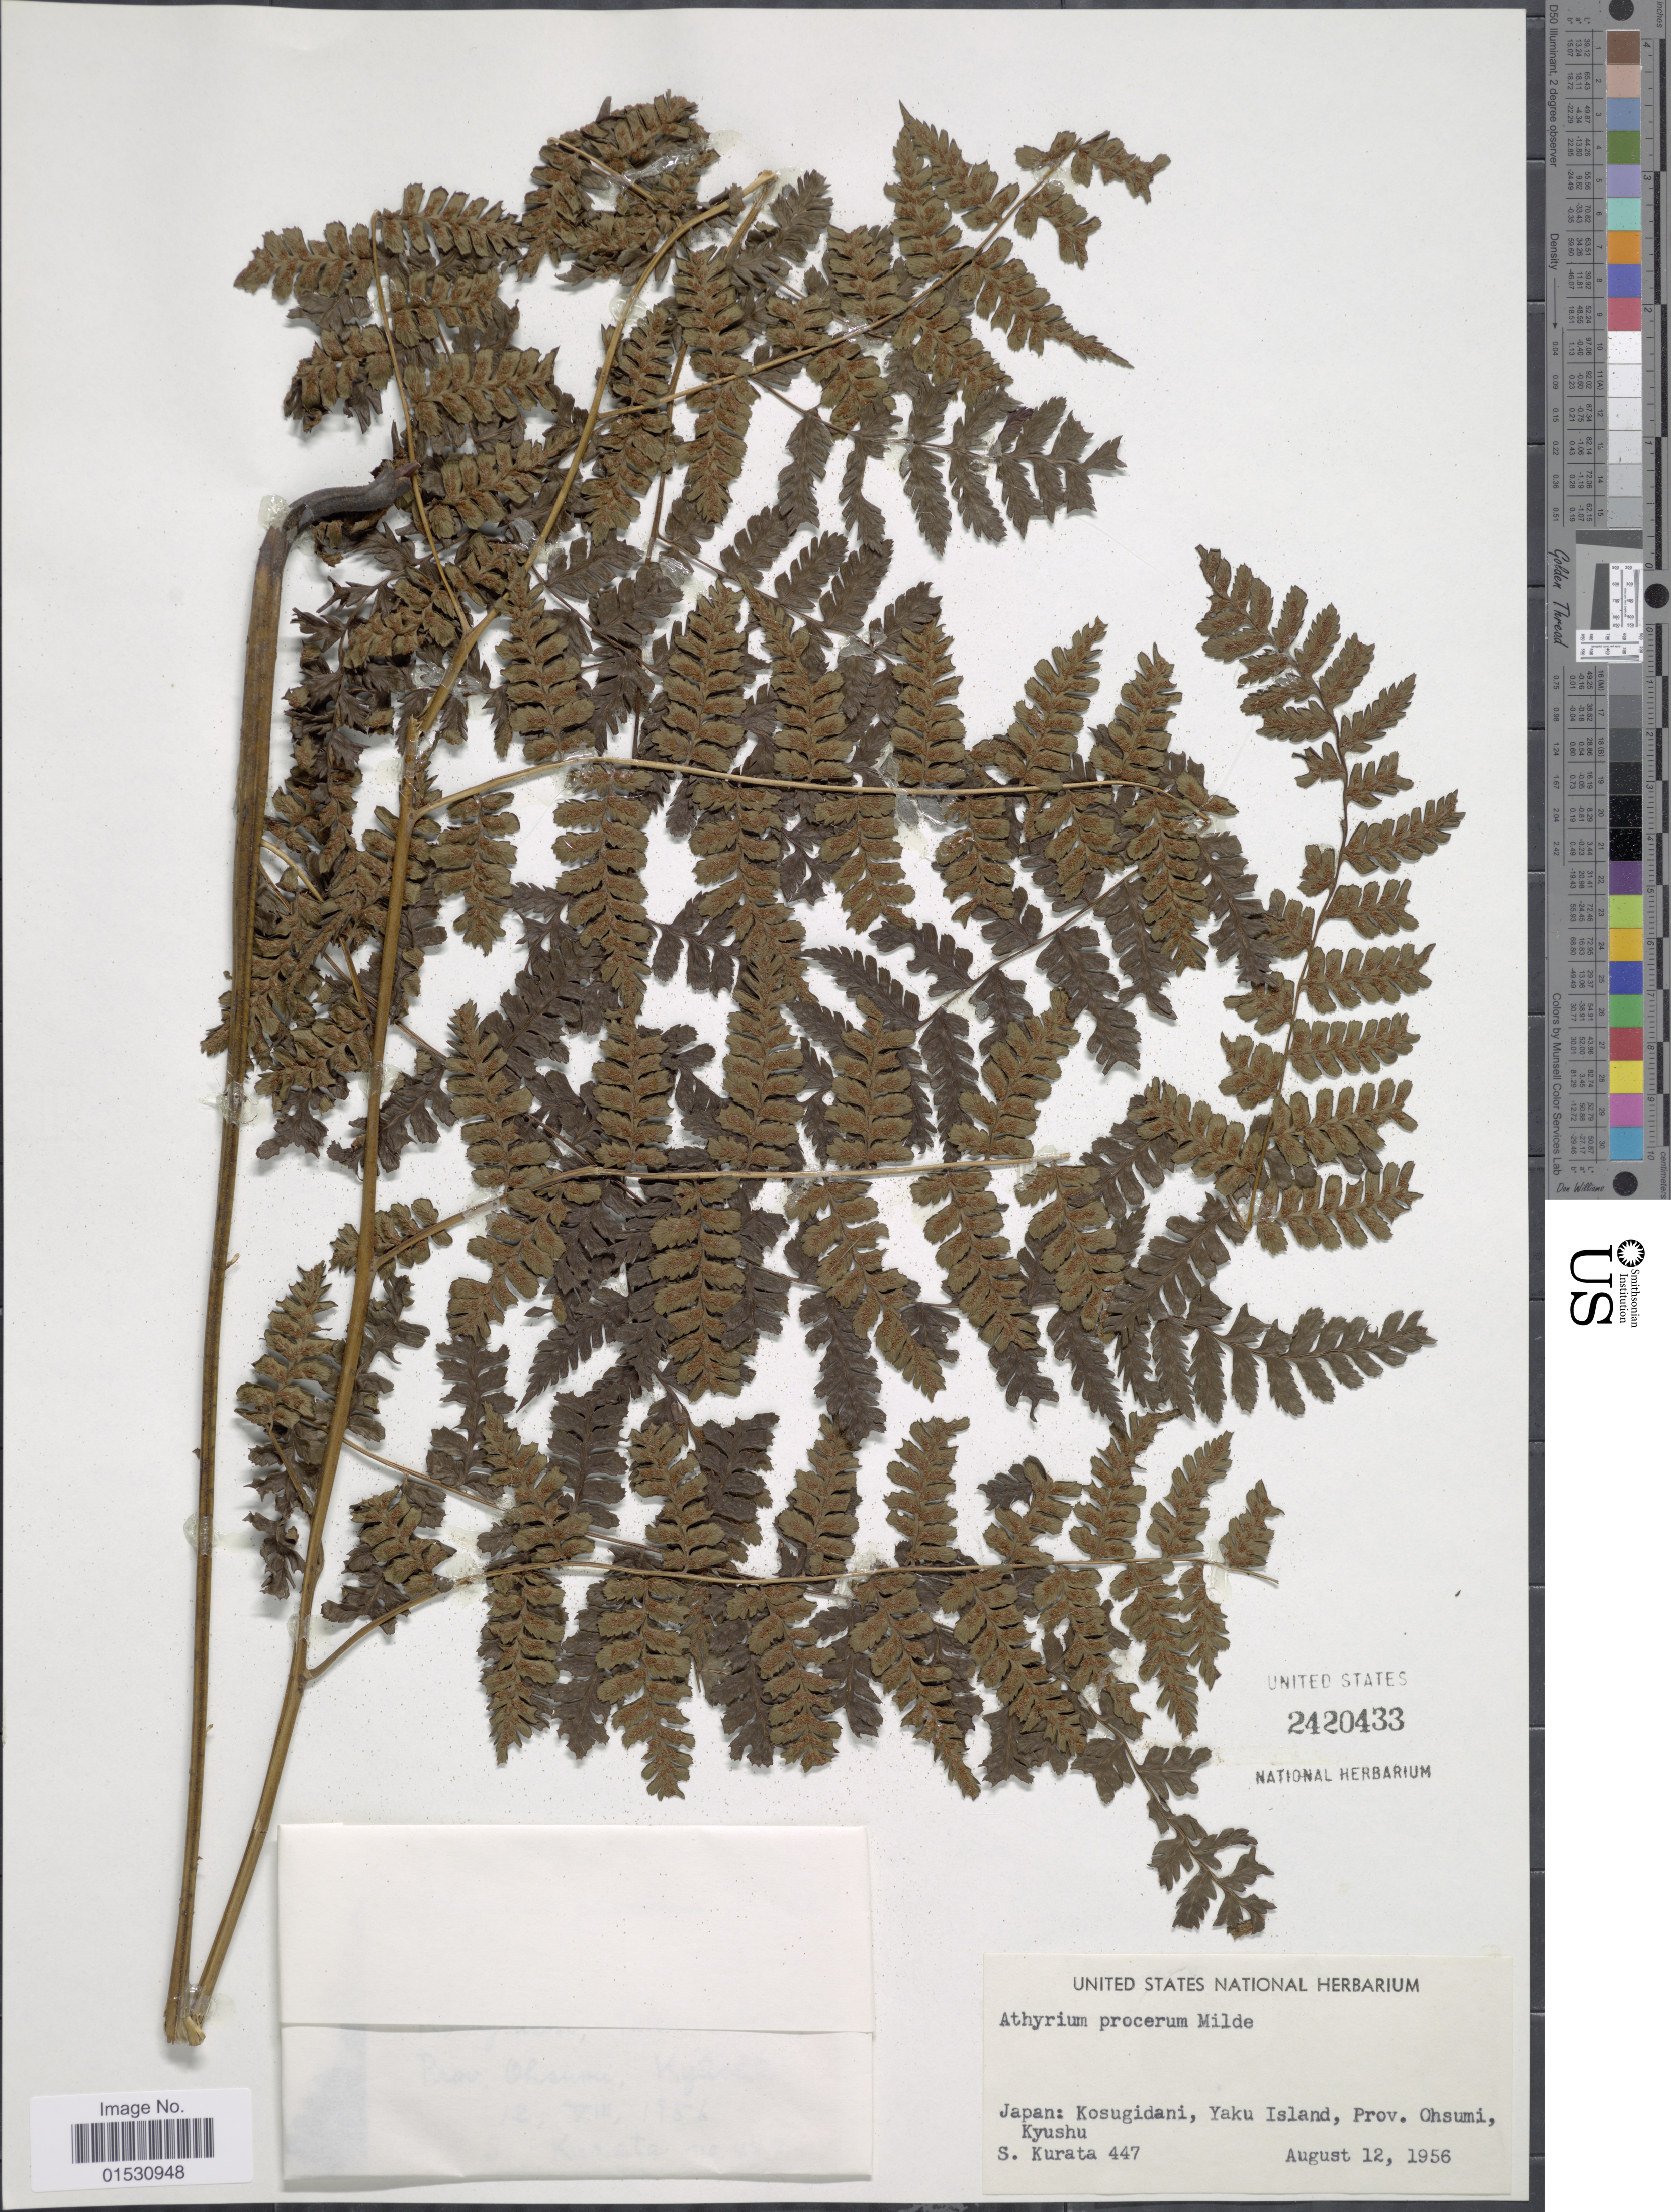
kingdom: Plantae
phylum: Tracheophyta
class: Polypodiopsida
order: Polypodiales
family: Athyriaceae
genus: Athyrium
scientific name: Athyrium procerum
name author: Milde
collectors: Sa. Kurata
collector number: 447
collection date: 1956-08-12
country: Japan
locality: Kosugidani, Yaku Island, Prov. Ohsumi, Kyushu.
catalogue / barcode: US 2420433